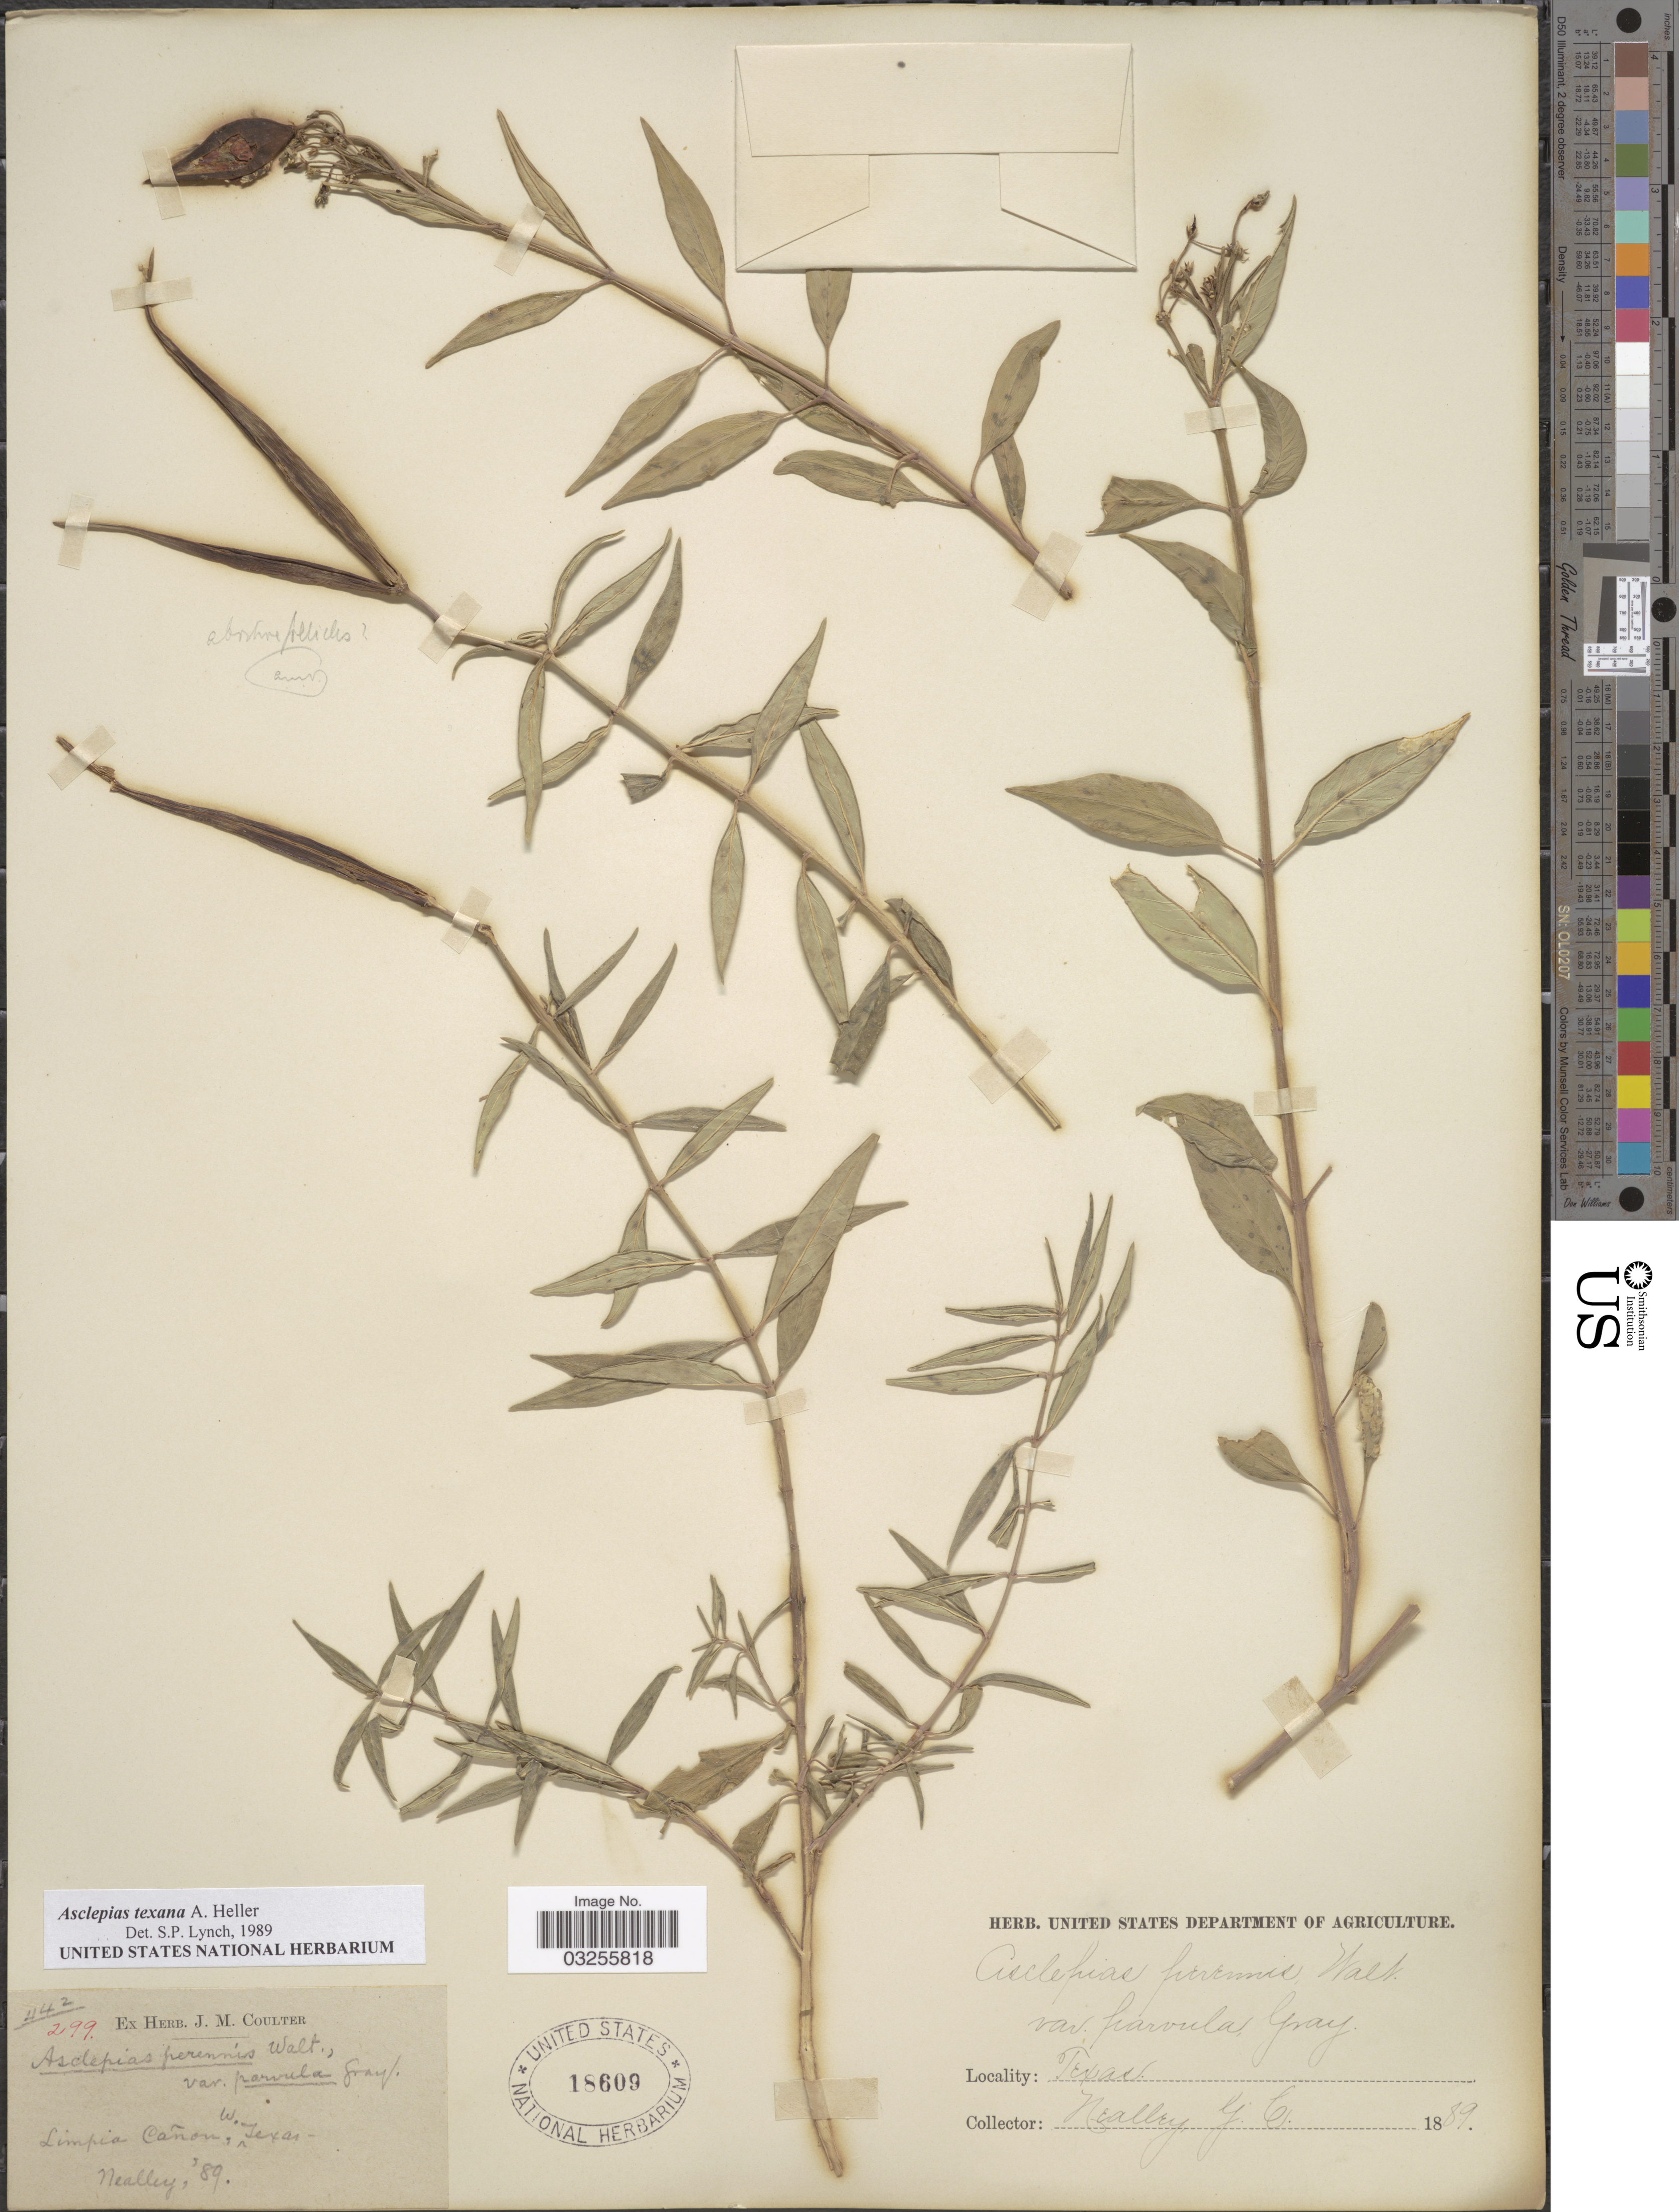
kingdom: Plantae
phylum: Tracheophyta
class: Magnoliopsida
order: Gentianales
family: Apocynaceae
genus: Asclepias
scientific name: Asclepias texana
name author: A. Heller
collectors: G. C. Nealley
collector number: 442/299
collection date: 1889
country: United States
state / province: Texas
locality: Limpia Cañon, W. Texas.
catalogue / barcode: US 18609